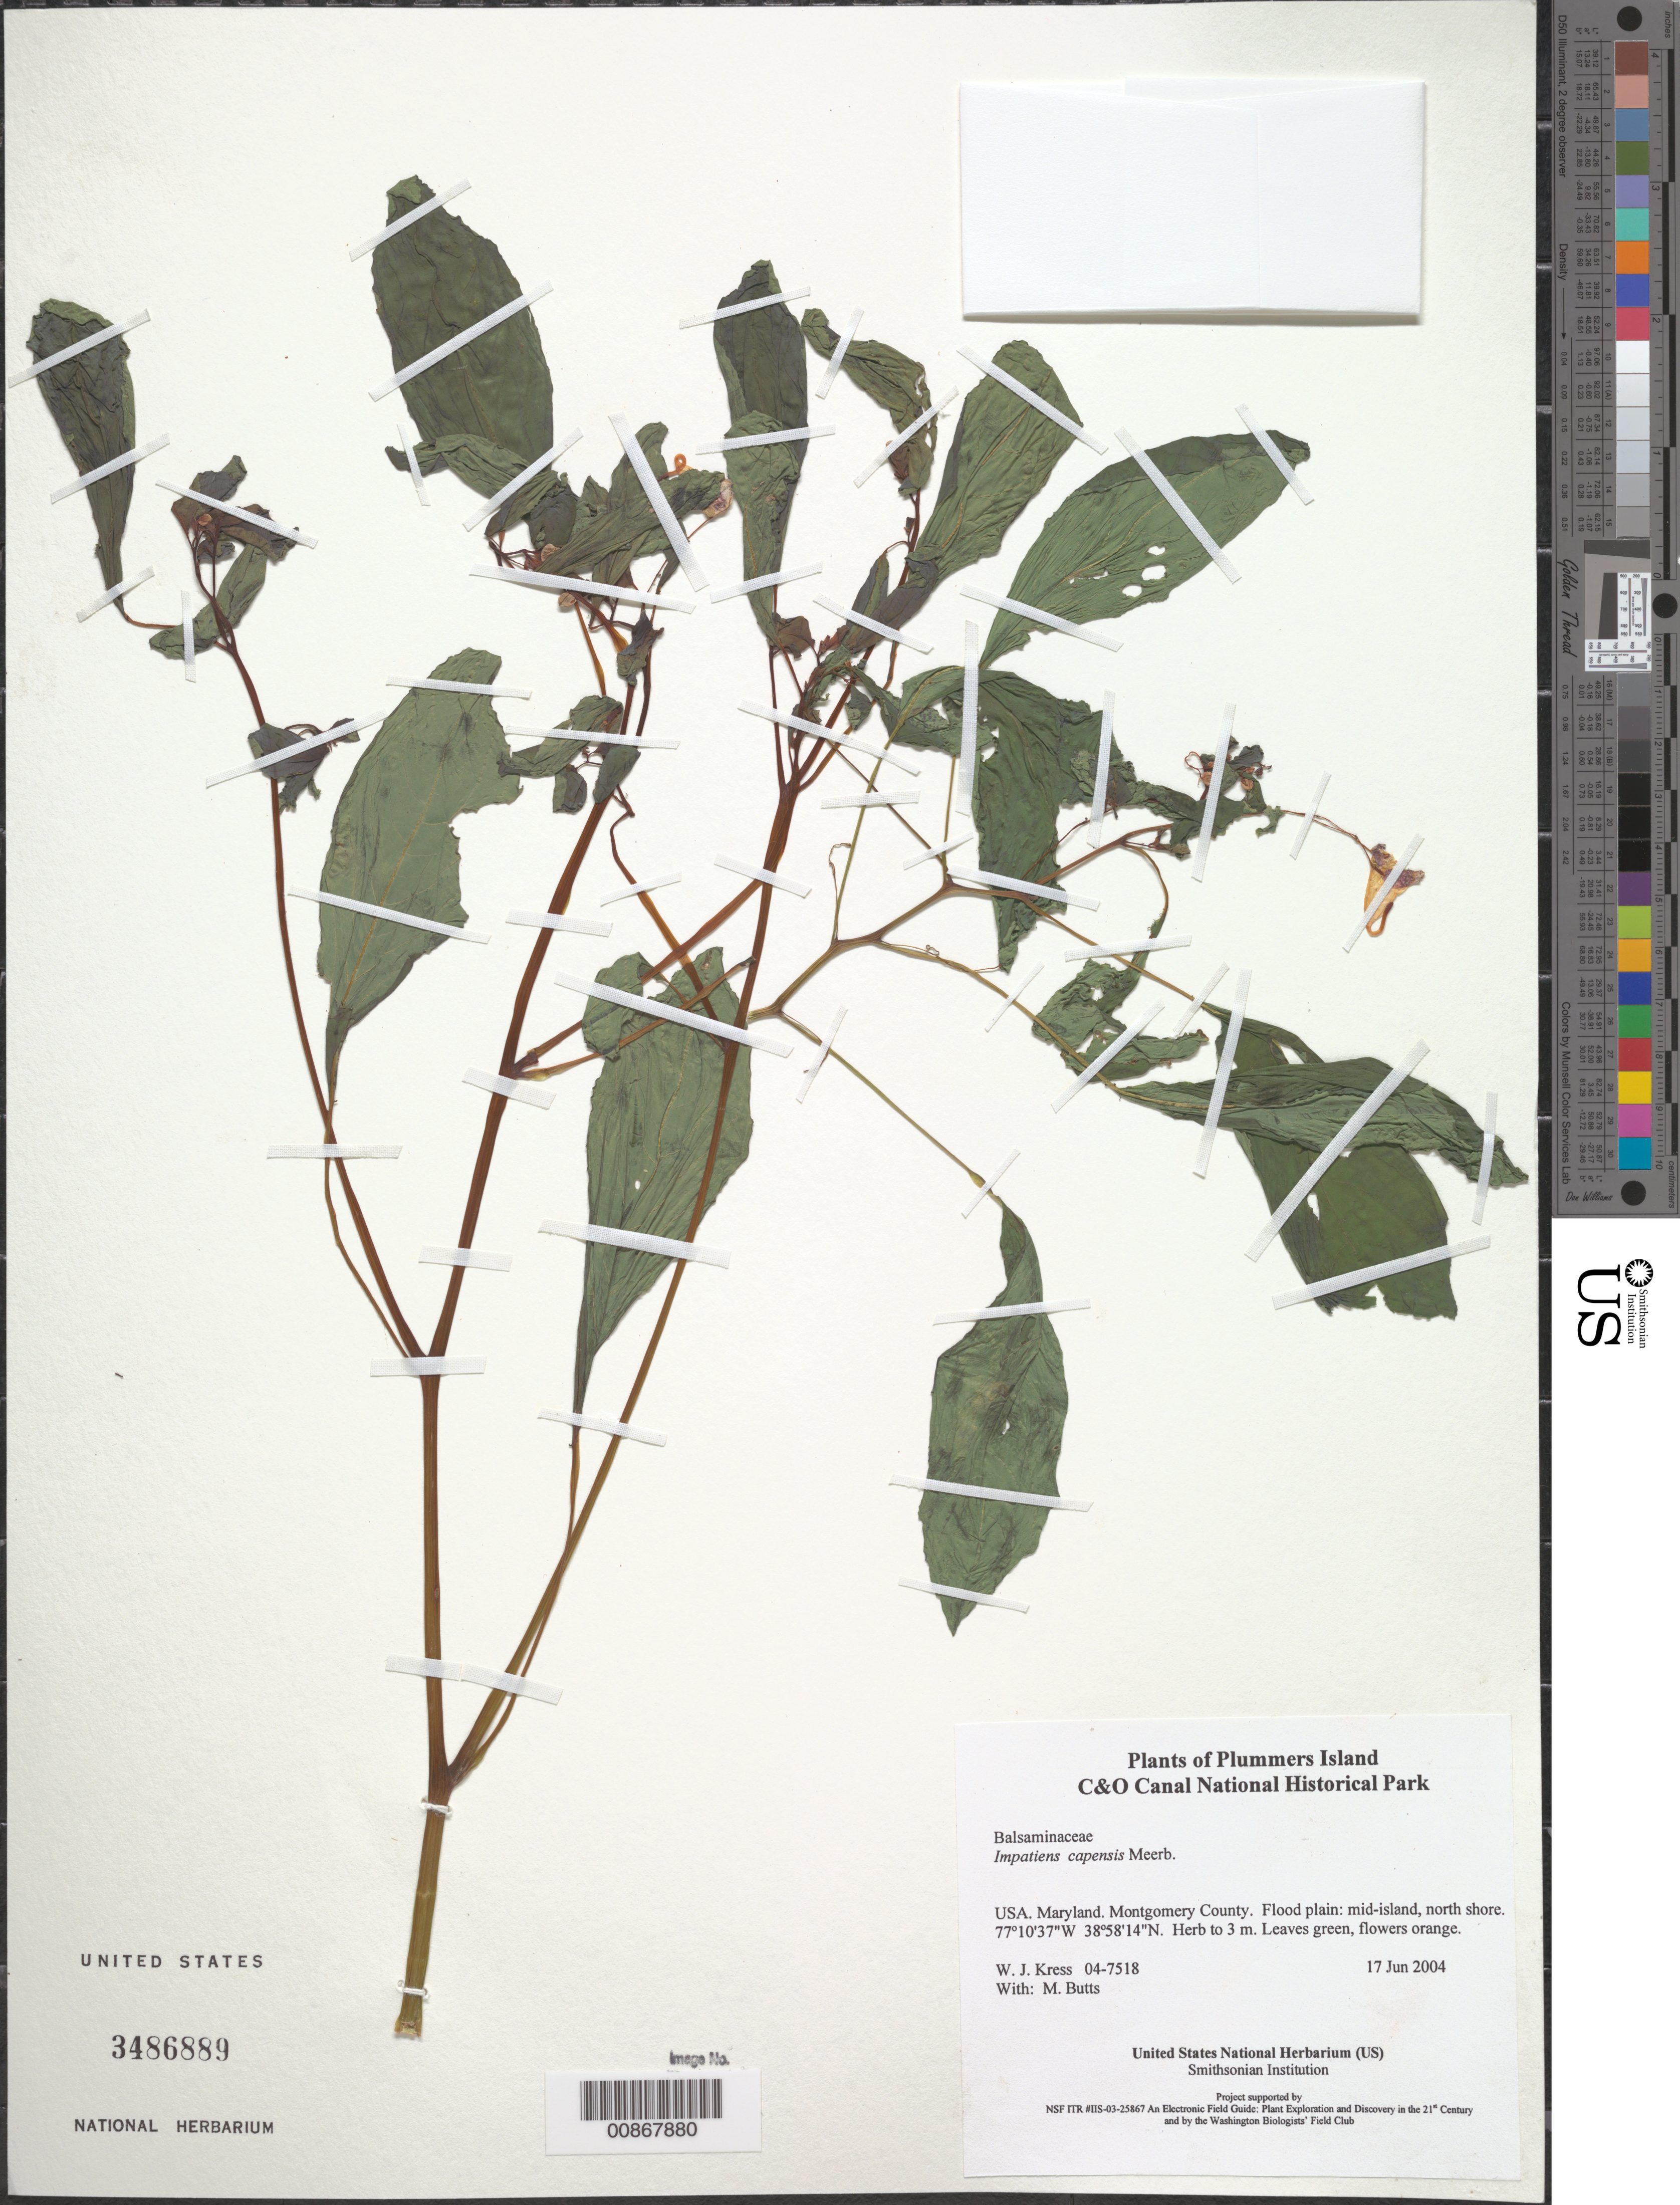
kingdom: Plantae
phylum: Tracheophyta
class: Magnoliopsida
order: Ericales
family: Balsaminaceae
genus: Impatiens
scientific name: Impatiens capensis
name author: Meerb.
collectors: W. J. Kress & M. B. Butts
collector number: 04-7518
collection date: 2004-06-17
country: United States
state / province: Maryland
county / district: Montgomery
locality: Chesapeake and Ohio Canal National Historical Park, Plummers Island, flood plain: mid island, North shore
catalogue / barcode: US 3486889